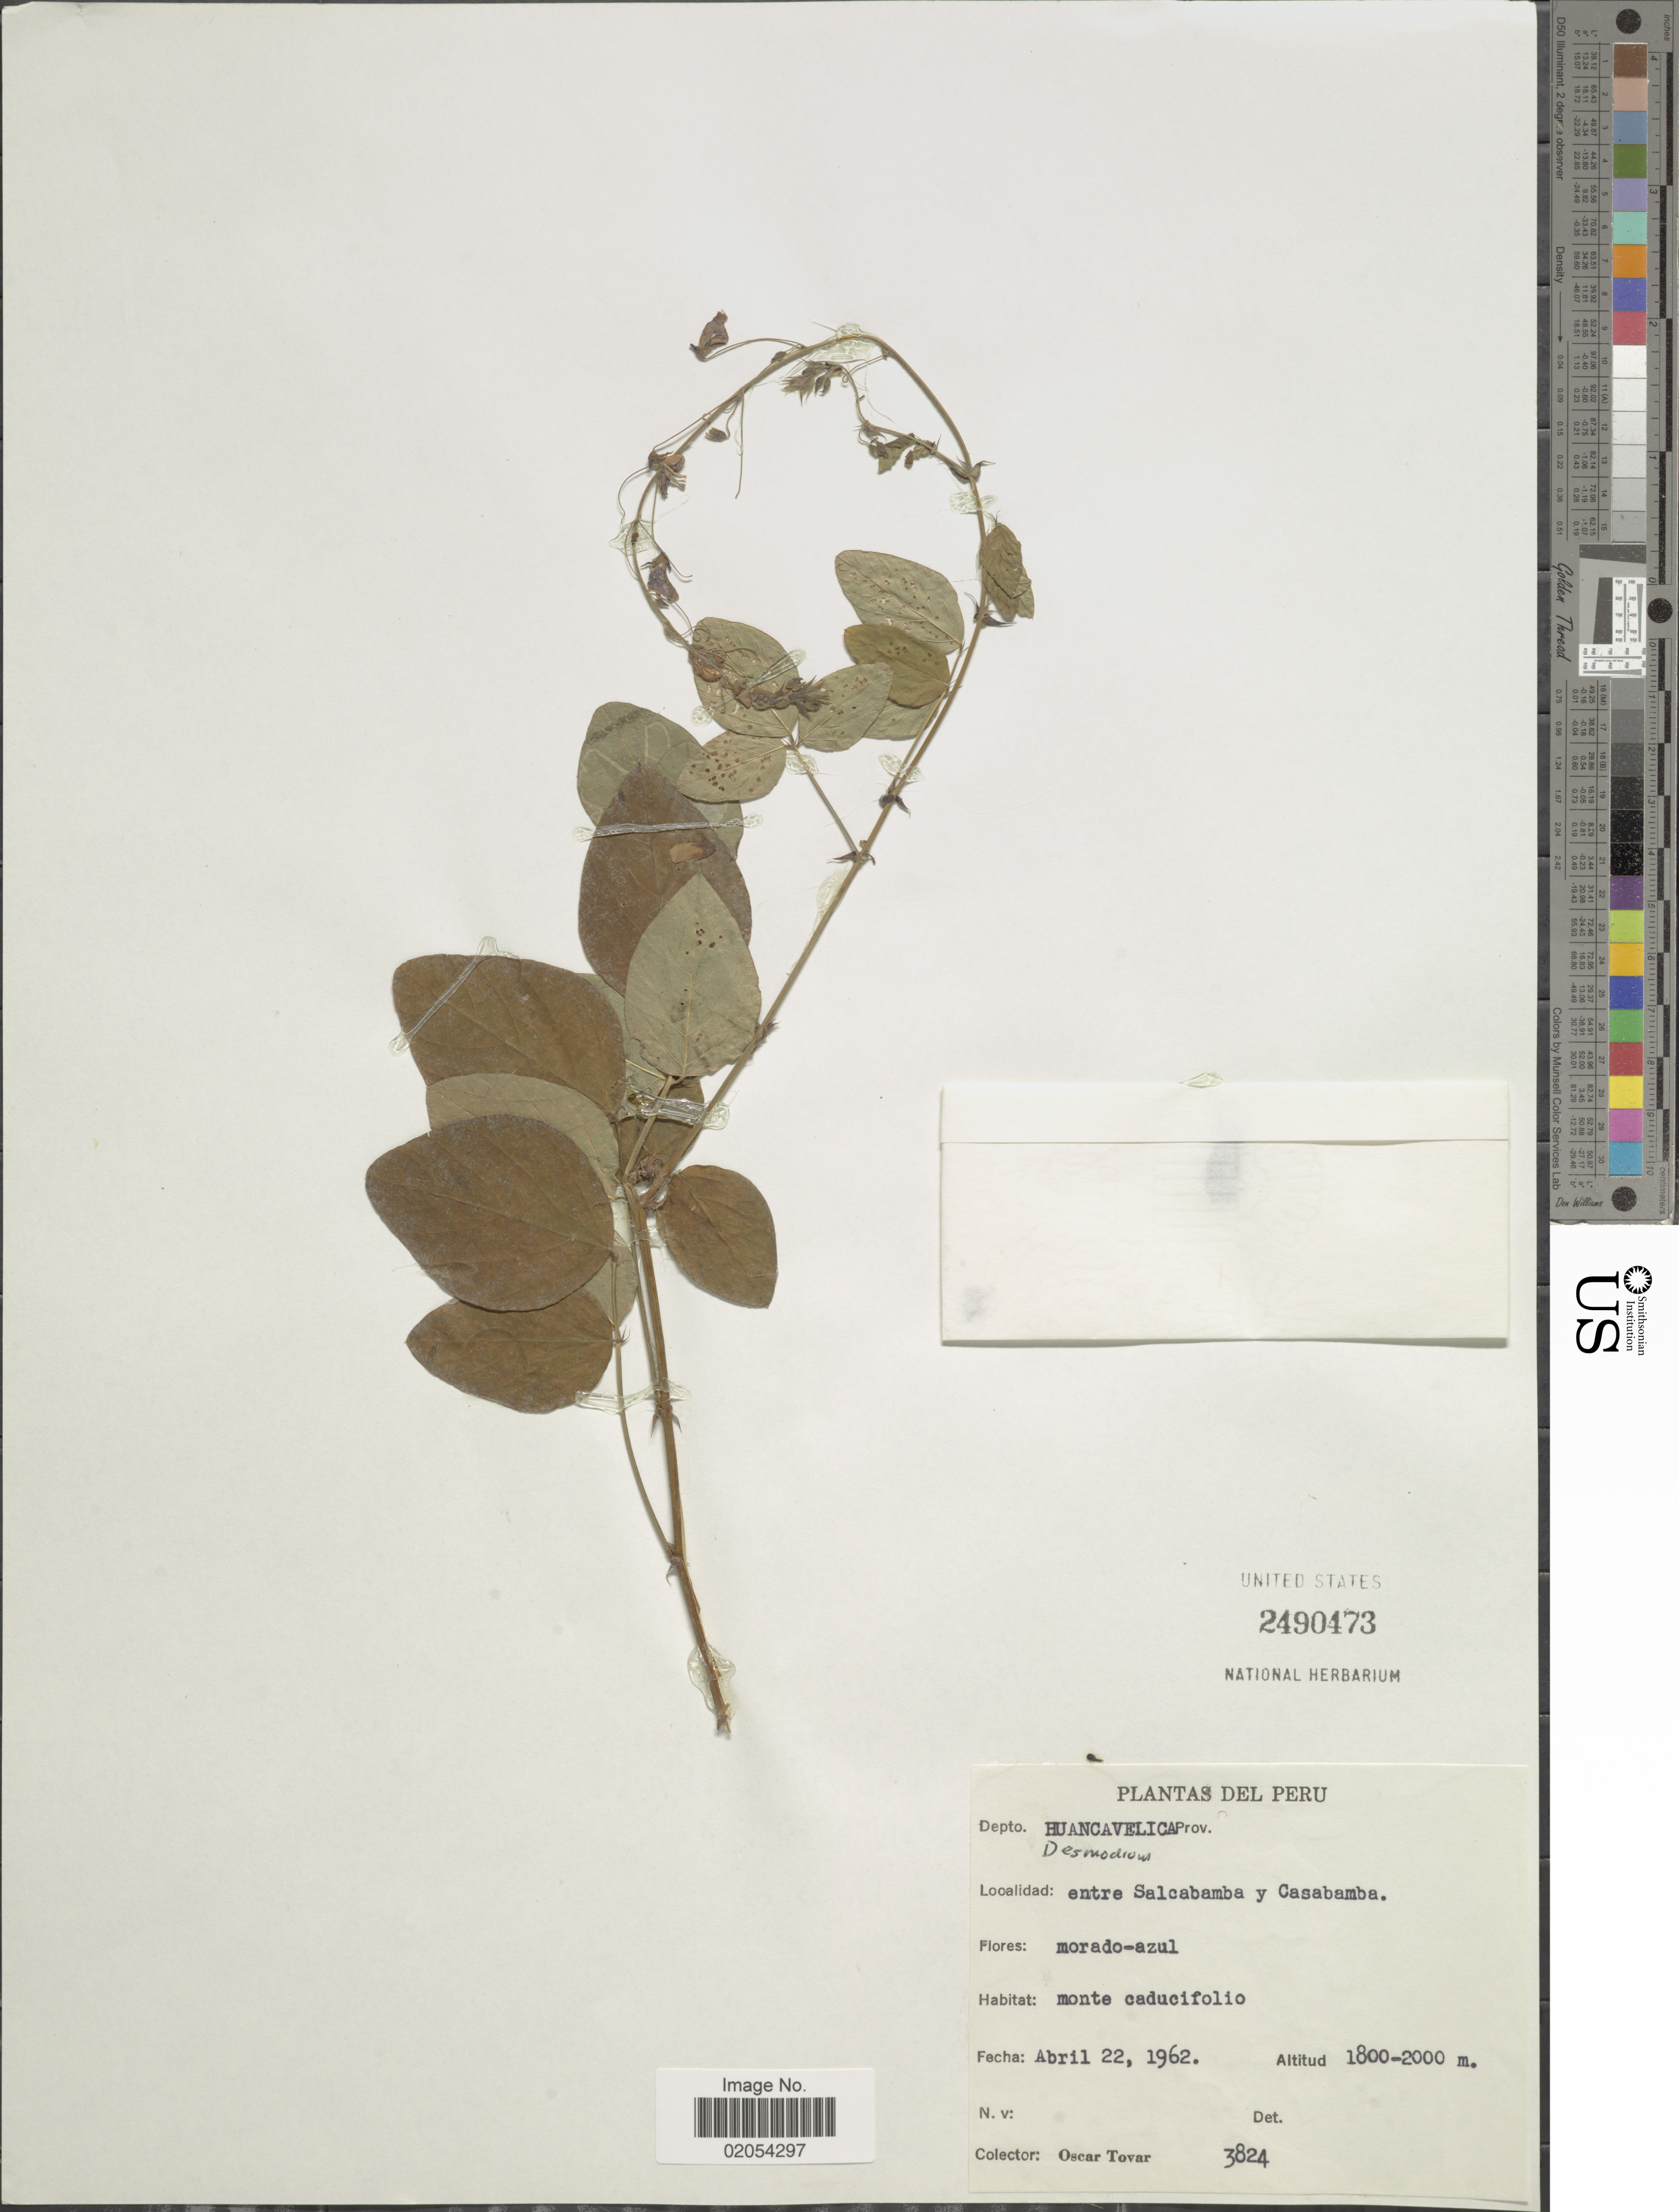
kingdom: Plantae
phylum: Tracheophyta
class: Magnoliopsida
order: Fabales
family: Fabaceae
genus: Desmodium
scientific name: Desmodium sp.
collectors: Ó. Tovar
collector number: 3824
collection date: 1962-04-22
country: Peru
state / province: Huancavelica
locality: Entre Salcabamba y Casabamba.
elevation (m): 1800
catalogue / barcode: US 2490473